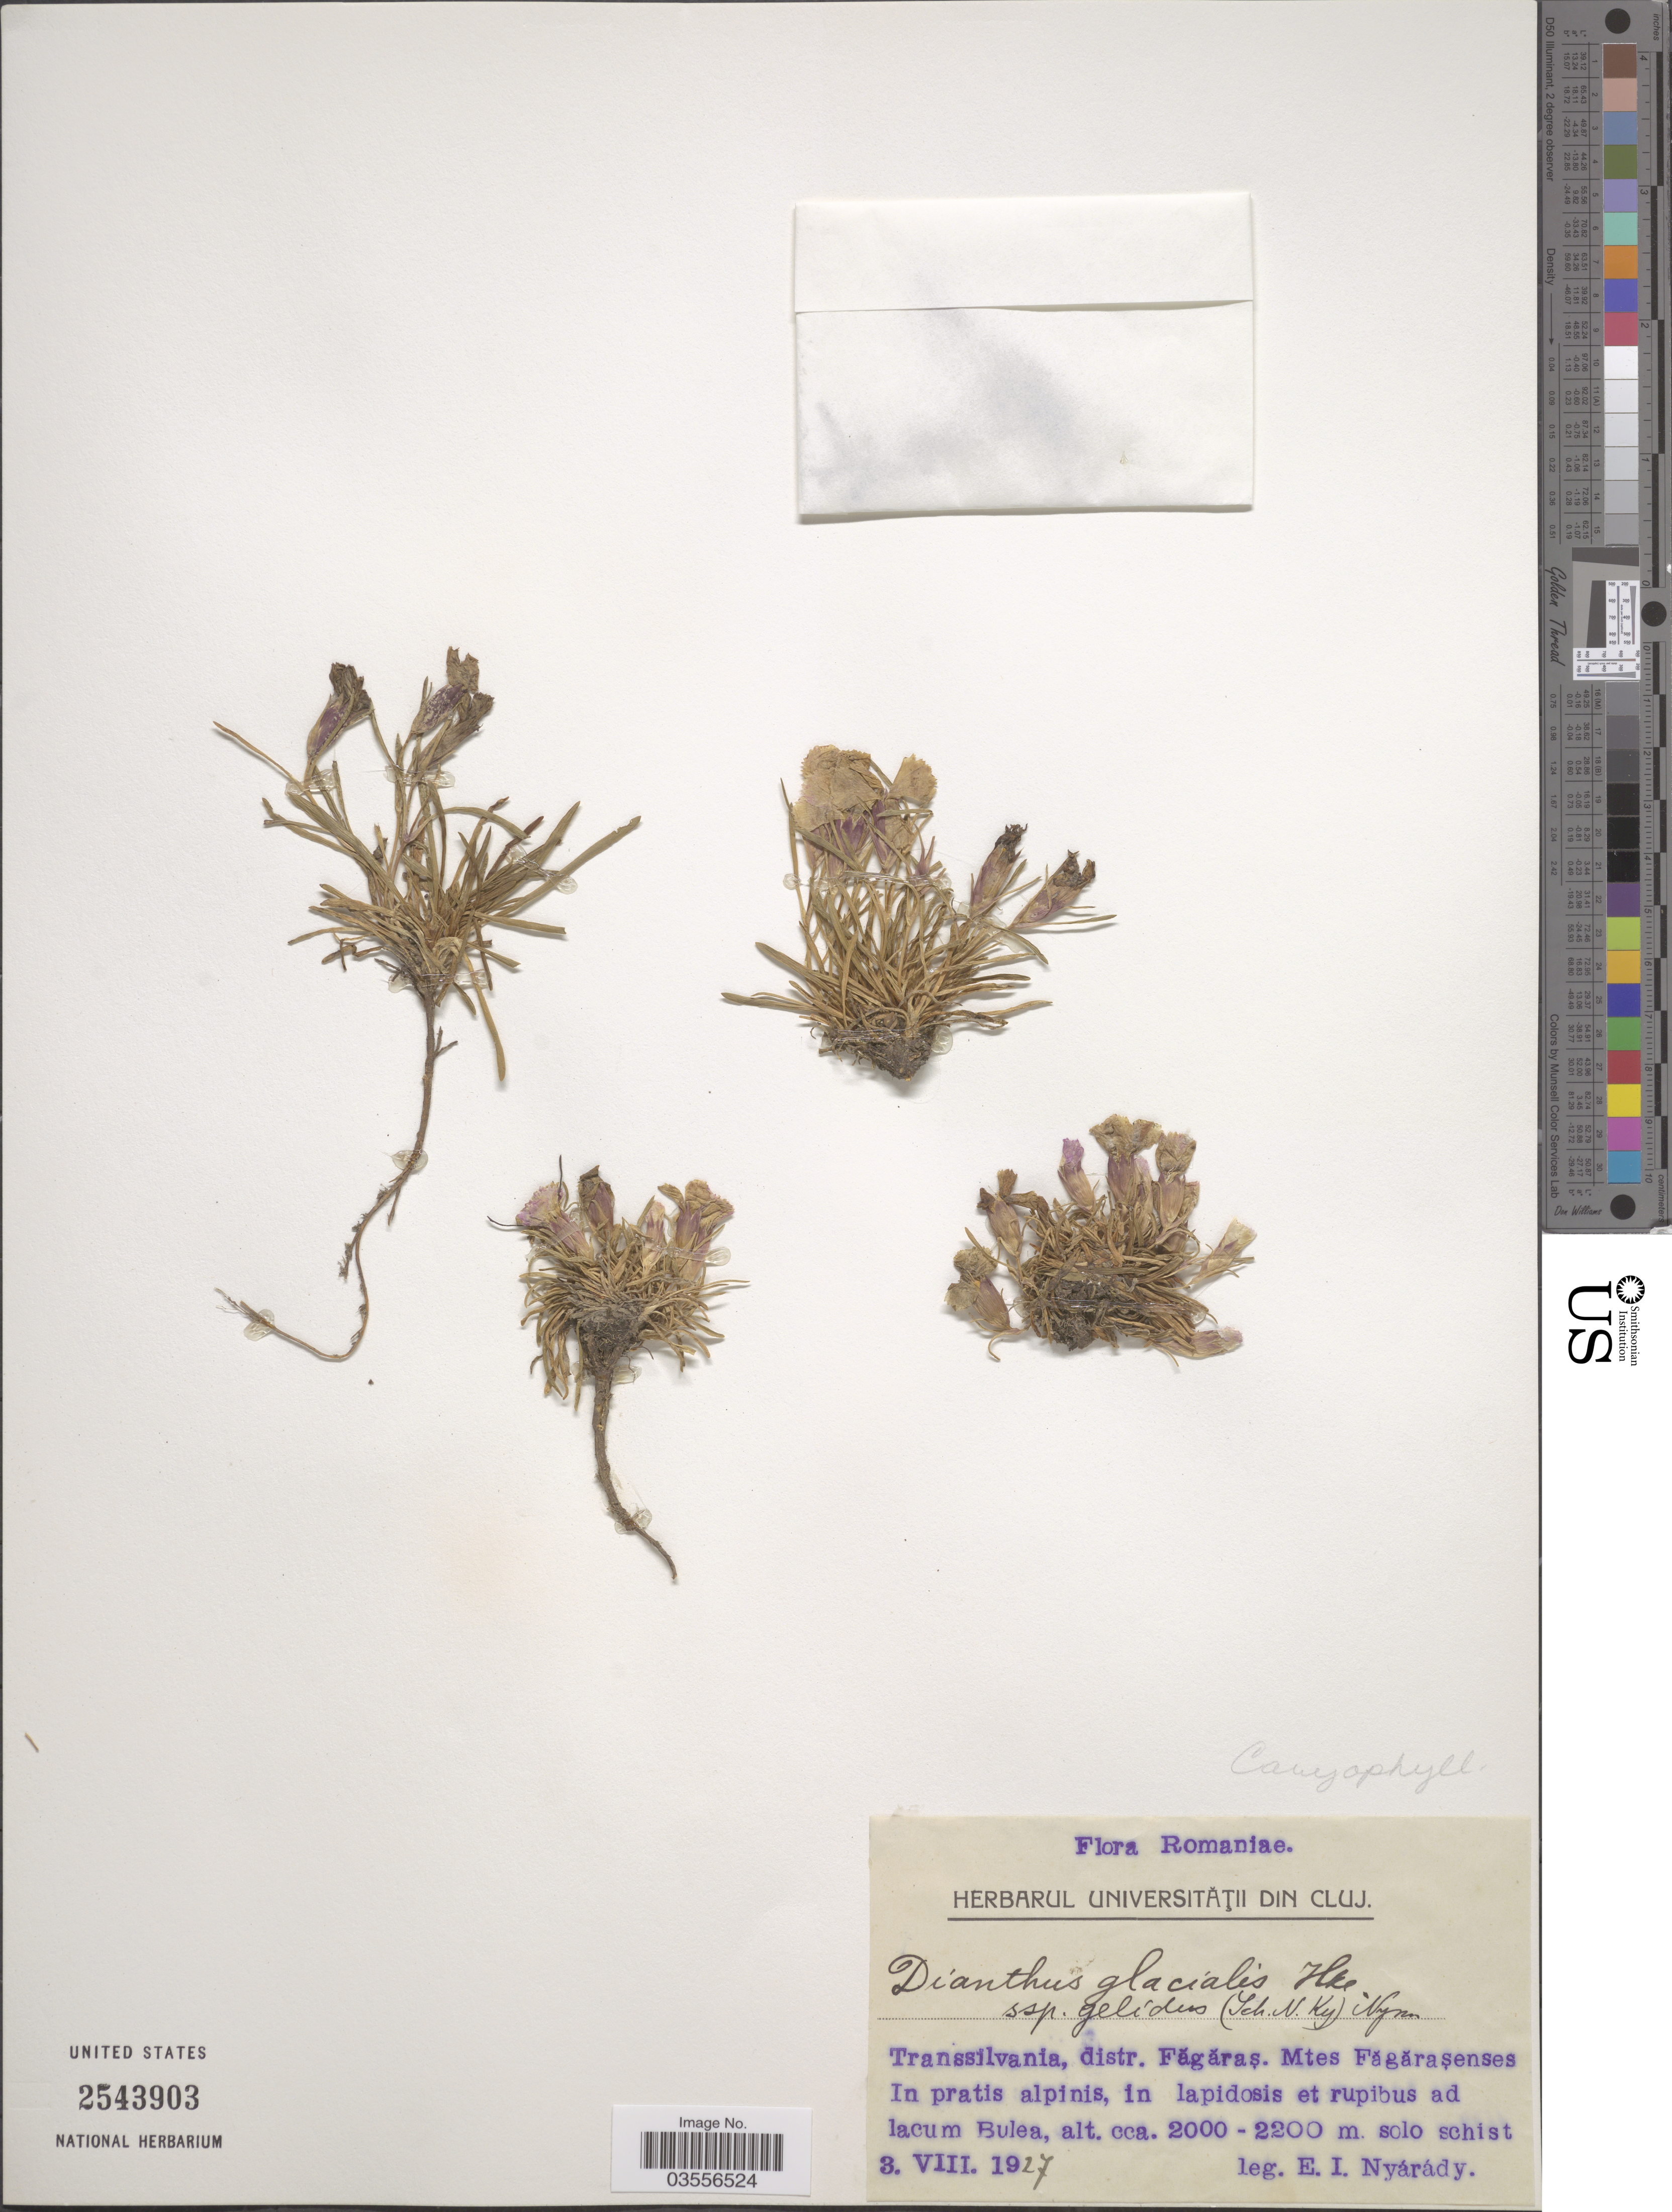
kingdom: Plantae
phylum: Tracheophyta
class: Magnoliopsida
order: Caryophyllales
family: Caryophyllaceae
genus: Dianthus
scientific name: Dianthus glacialis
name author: Haenke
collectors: E. Nyárády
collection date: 1927-08-03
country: Romania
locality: Transsilvania, distr. Făgăraş. Mtes Făgăraşenses. In pratis alpinis, in lapidosis et rupibus ad lacum Bulea.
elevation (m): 2000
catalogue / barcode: US 2543903